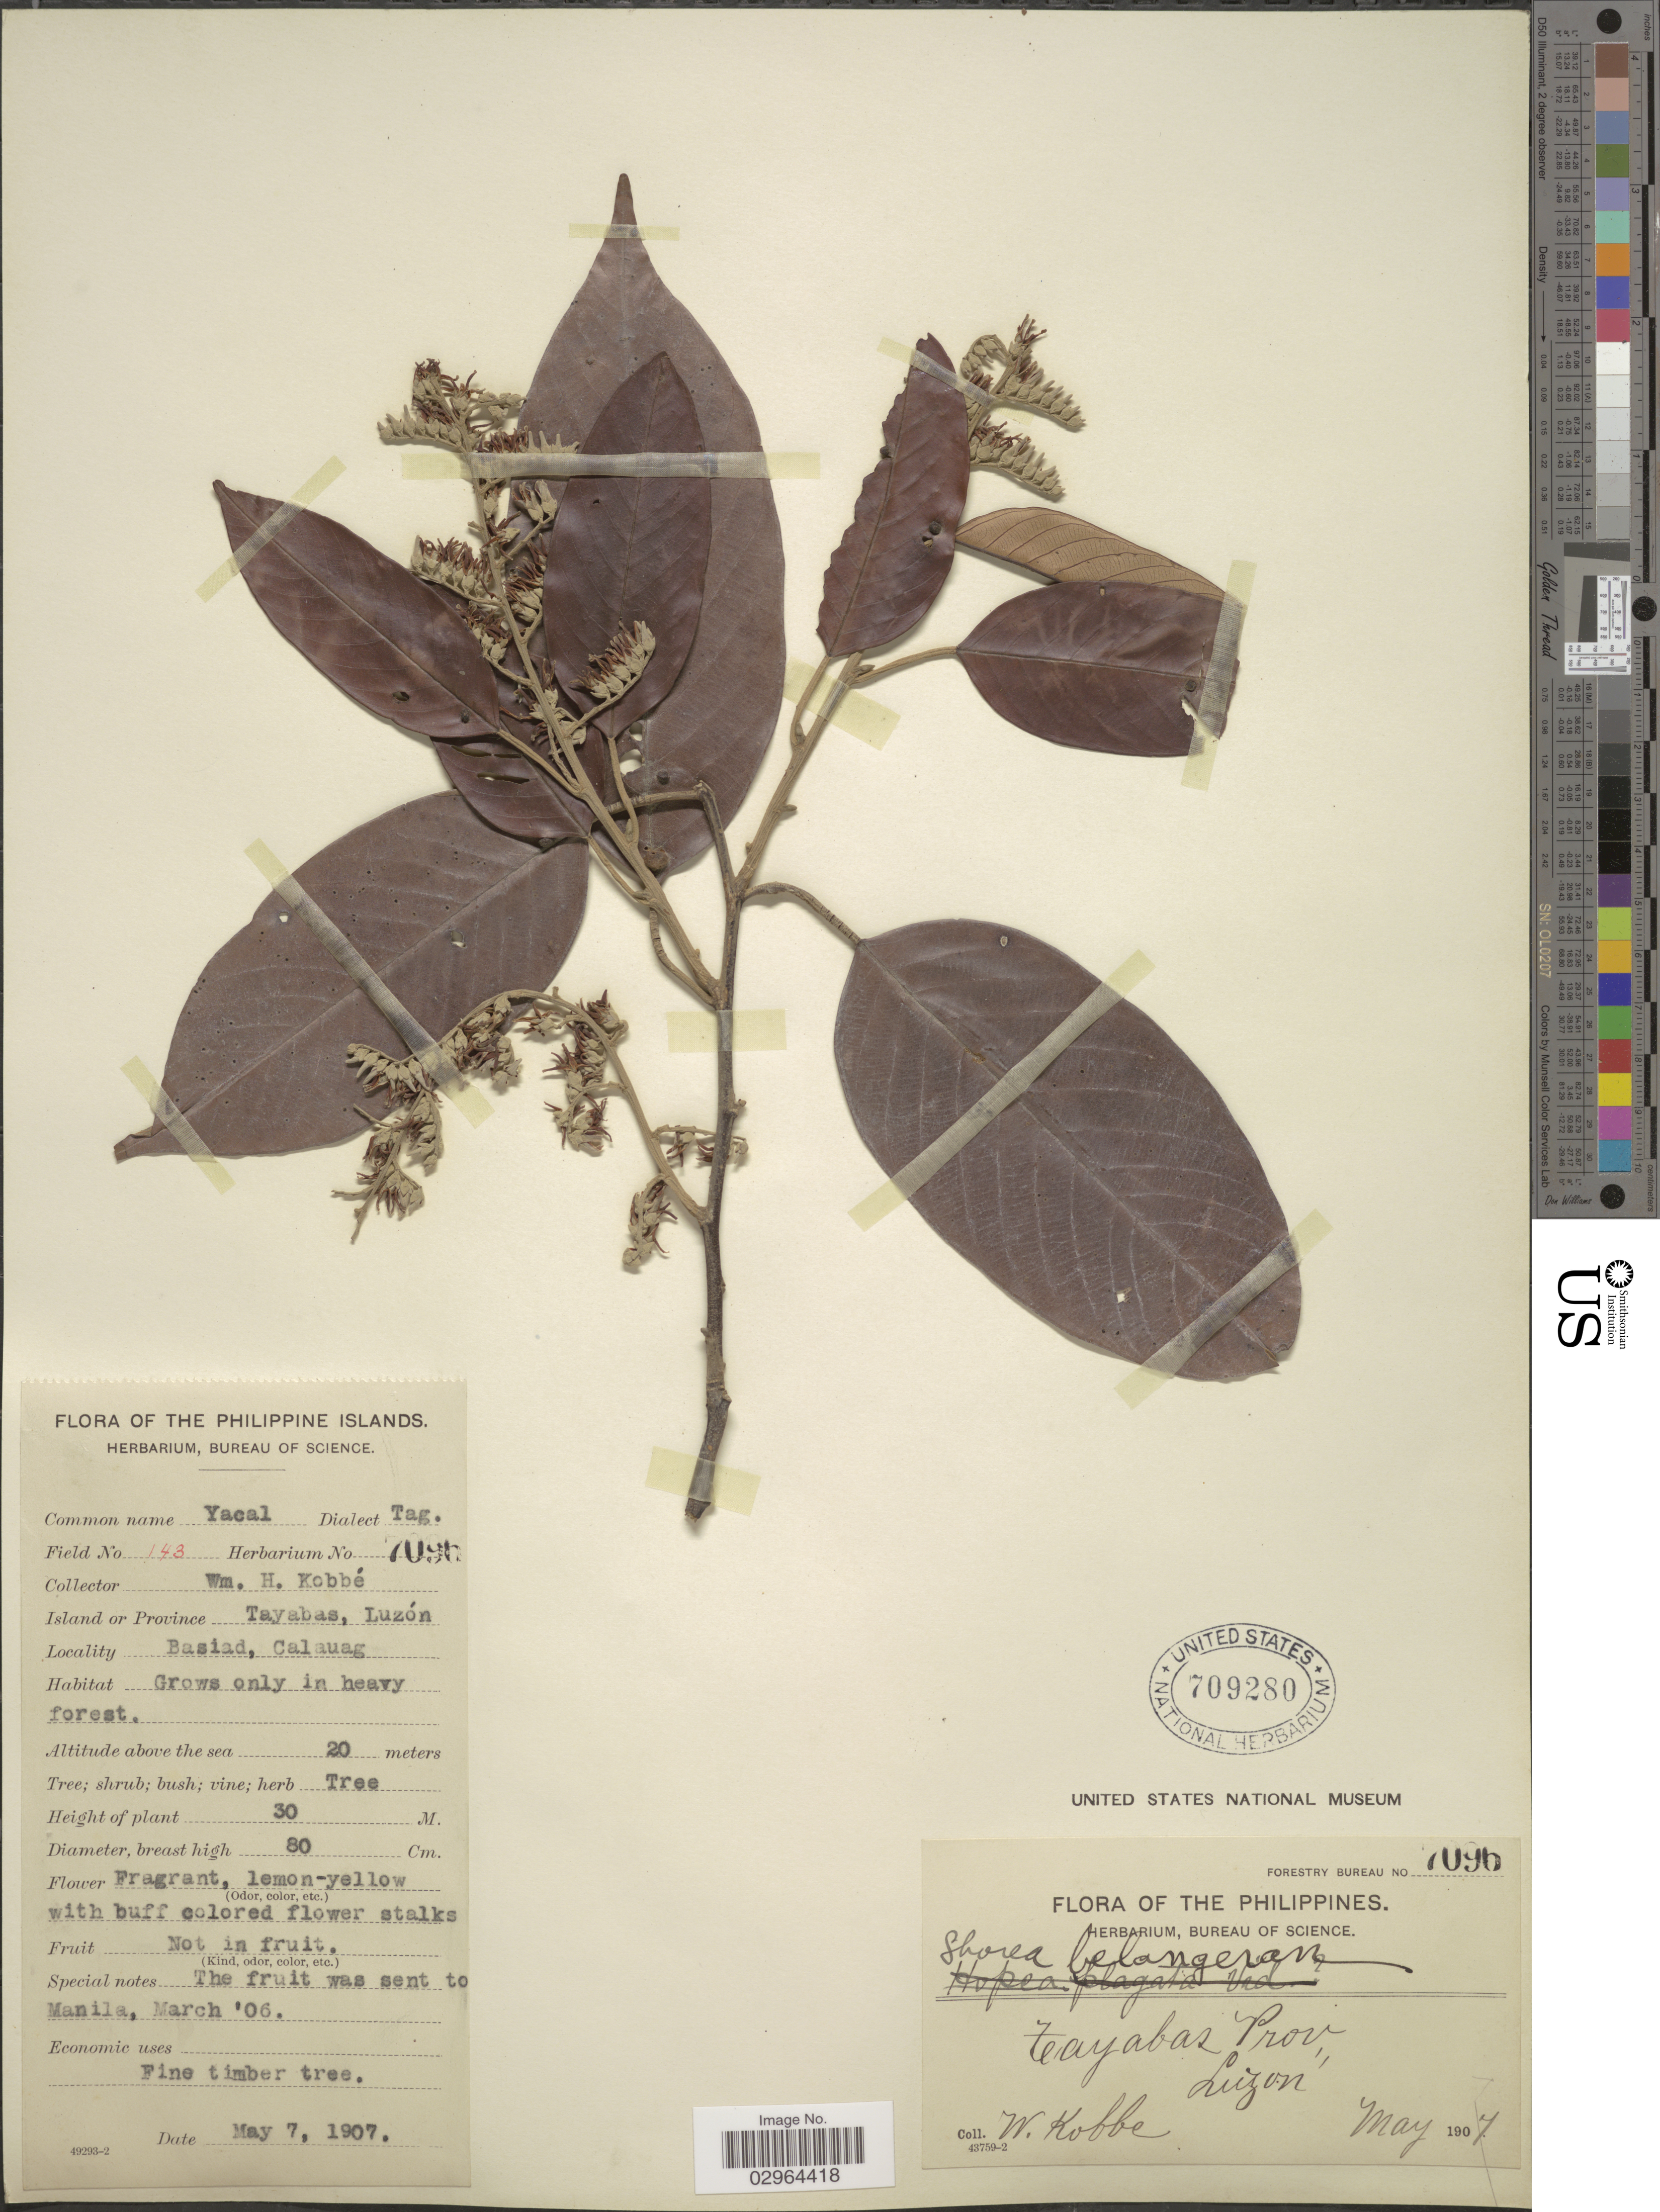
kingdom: Plantae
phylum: Tracheophyta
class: Magnoliopsida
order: Malvales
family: Dipterocarpaceae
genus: Shorea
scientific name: Shorea astylosa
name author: Foxw.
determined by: Strong, Mark T., (BOT), Smithsonian Institution - National Museum of Natural History (UNITED STATES)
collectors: W. Kobbé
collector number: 7096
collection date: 1907-05-07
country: Philippines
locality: Island or Province Tayabas, Luzón, Basiad, Calauag.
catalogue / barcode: US 709280